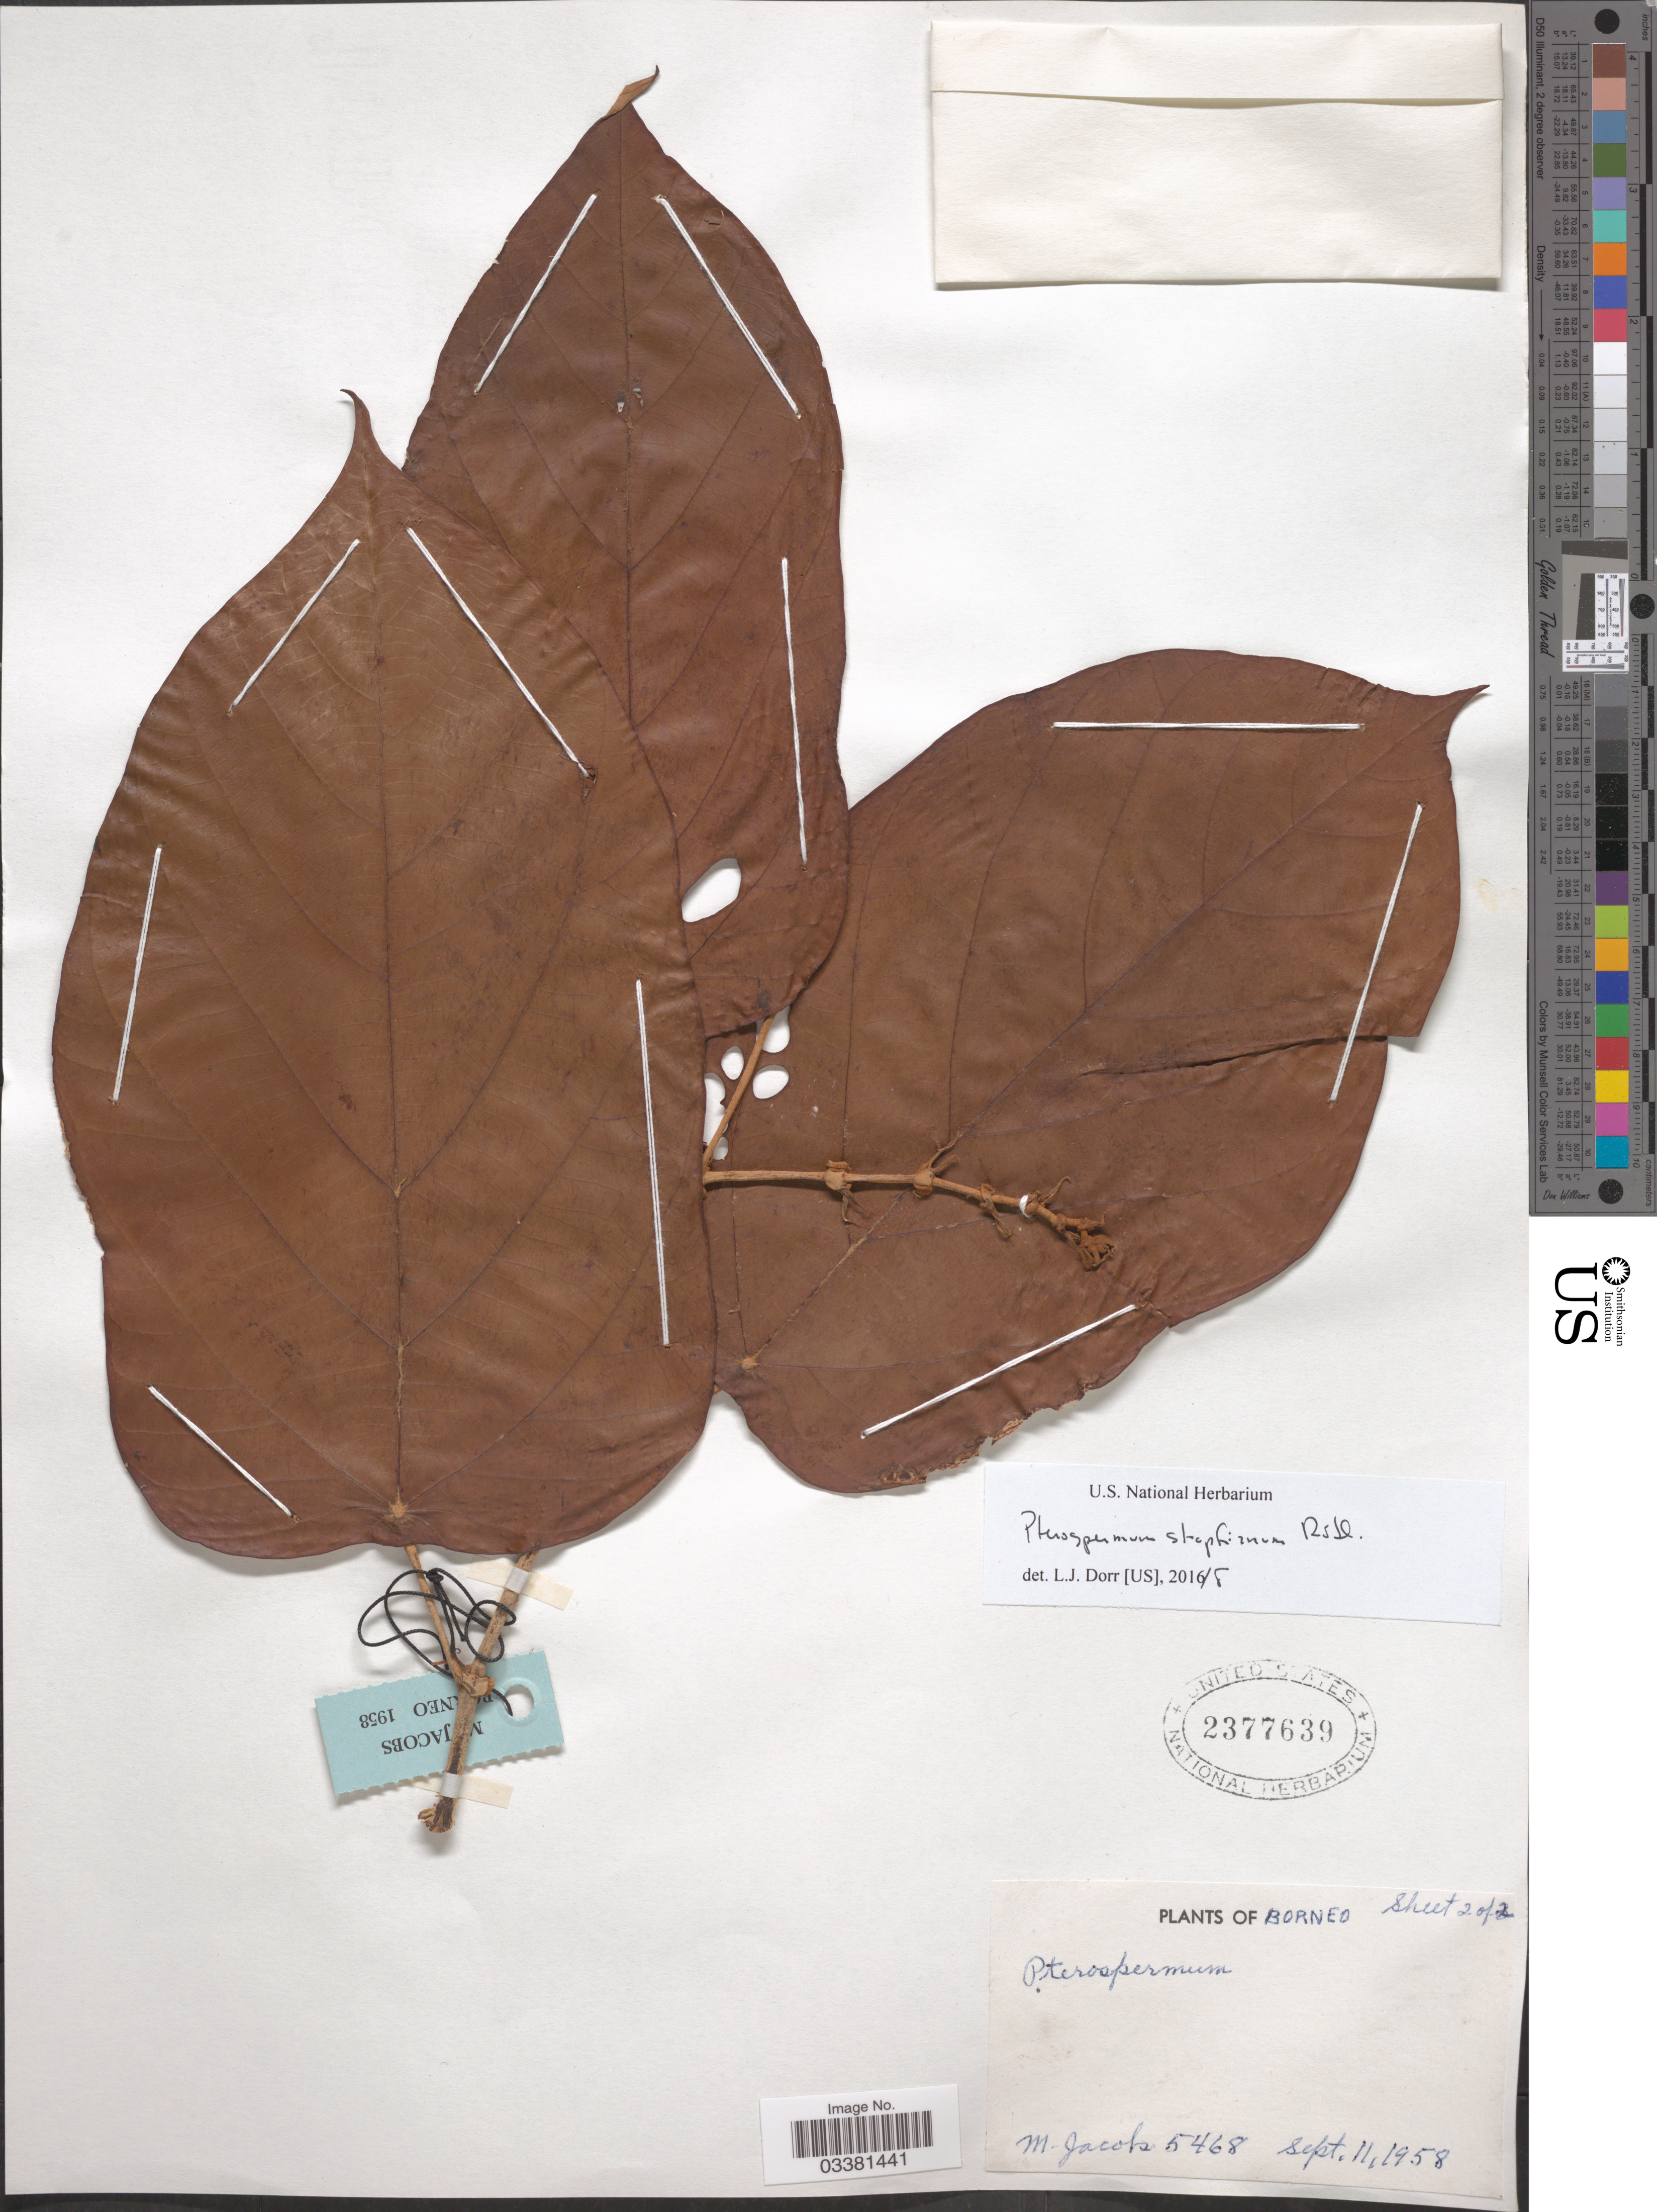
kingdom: Plantae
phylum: Tracheophyta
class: Magnoliopsida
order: Malvales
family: Malvaceae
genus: Pterospermum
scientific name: Pterospermum stapfianum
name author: Ridl.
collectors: M. Jacobs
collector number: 5468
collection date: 1958-09-11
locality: Borneo.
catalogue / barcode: US 2377639